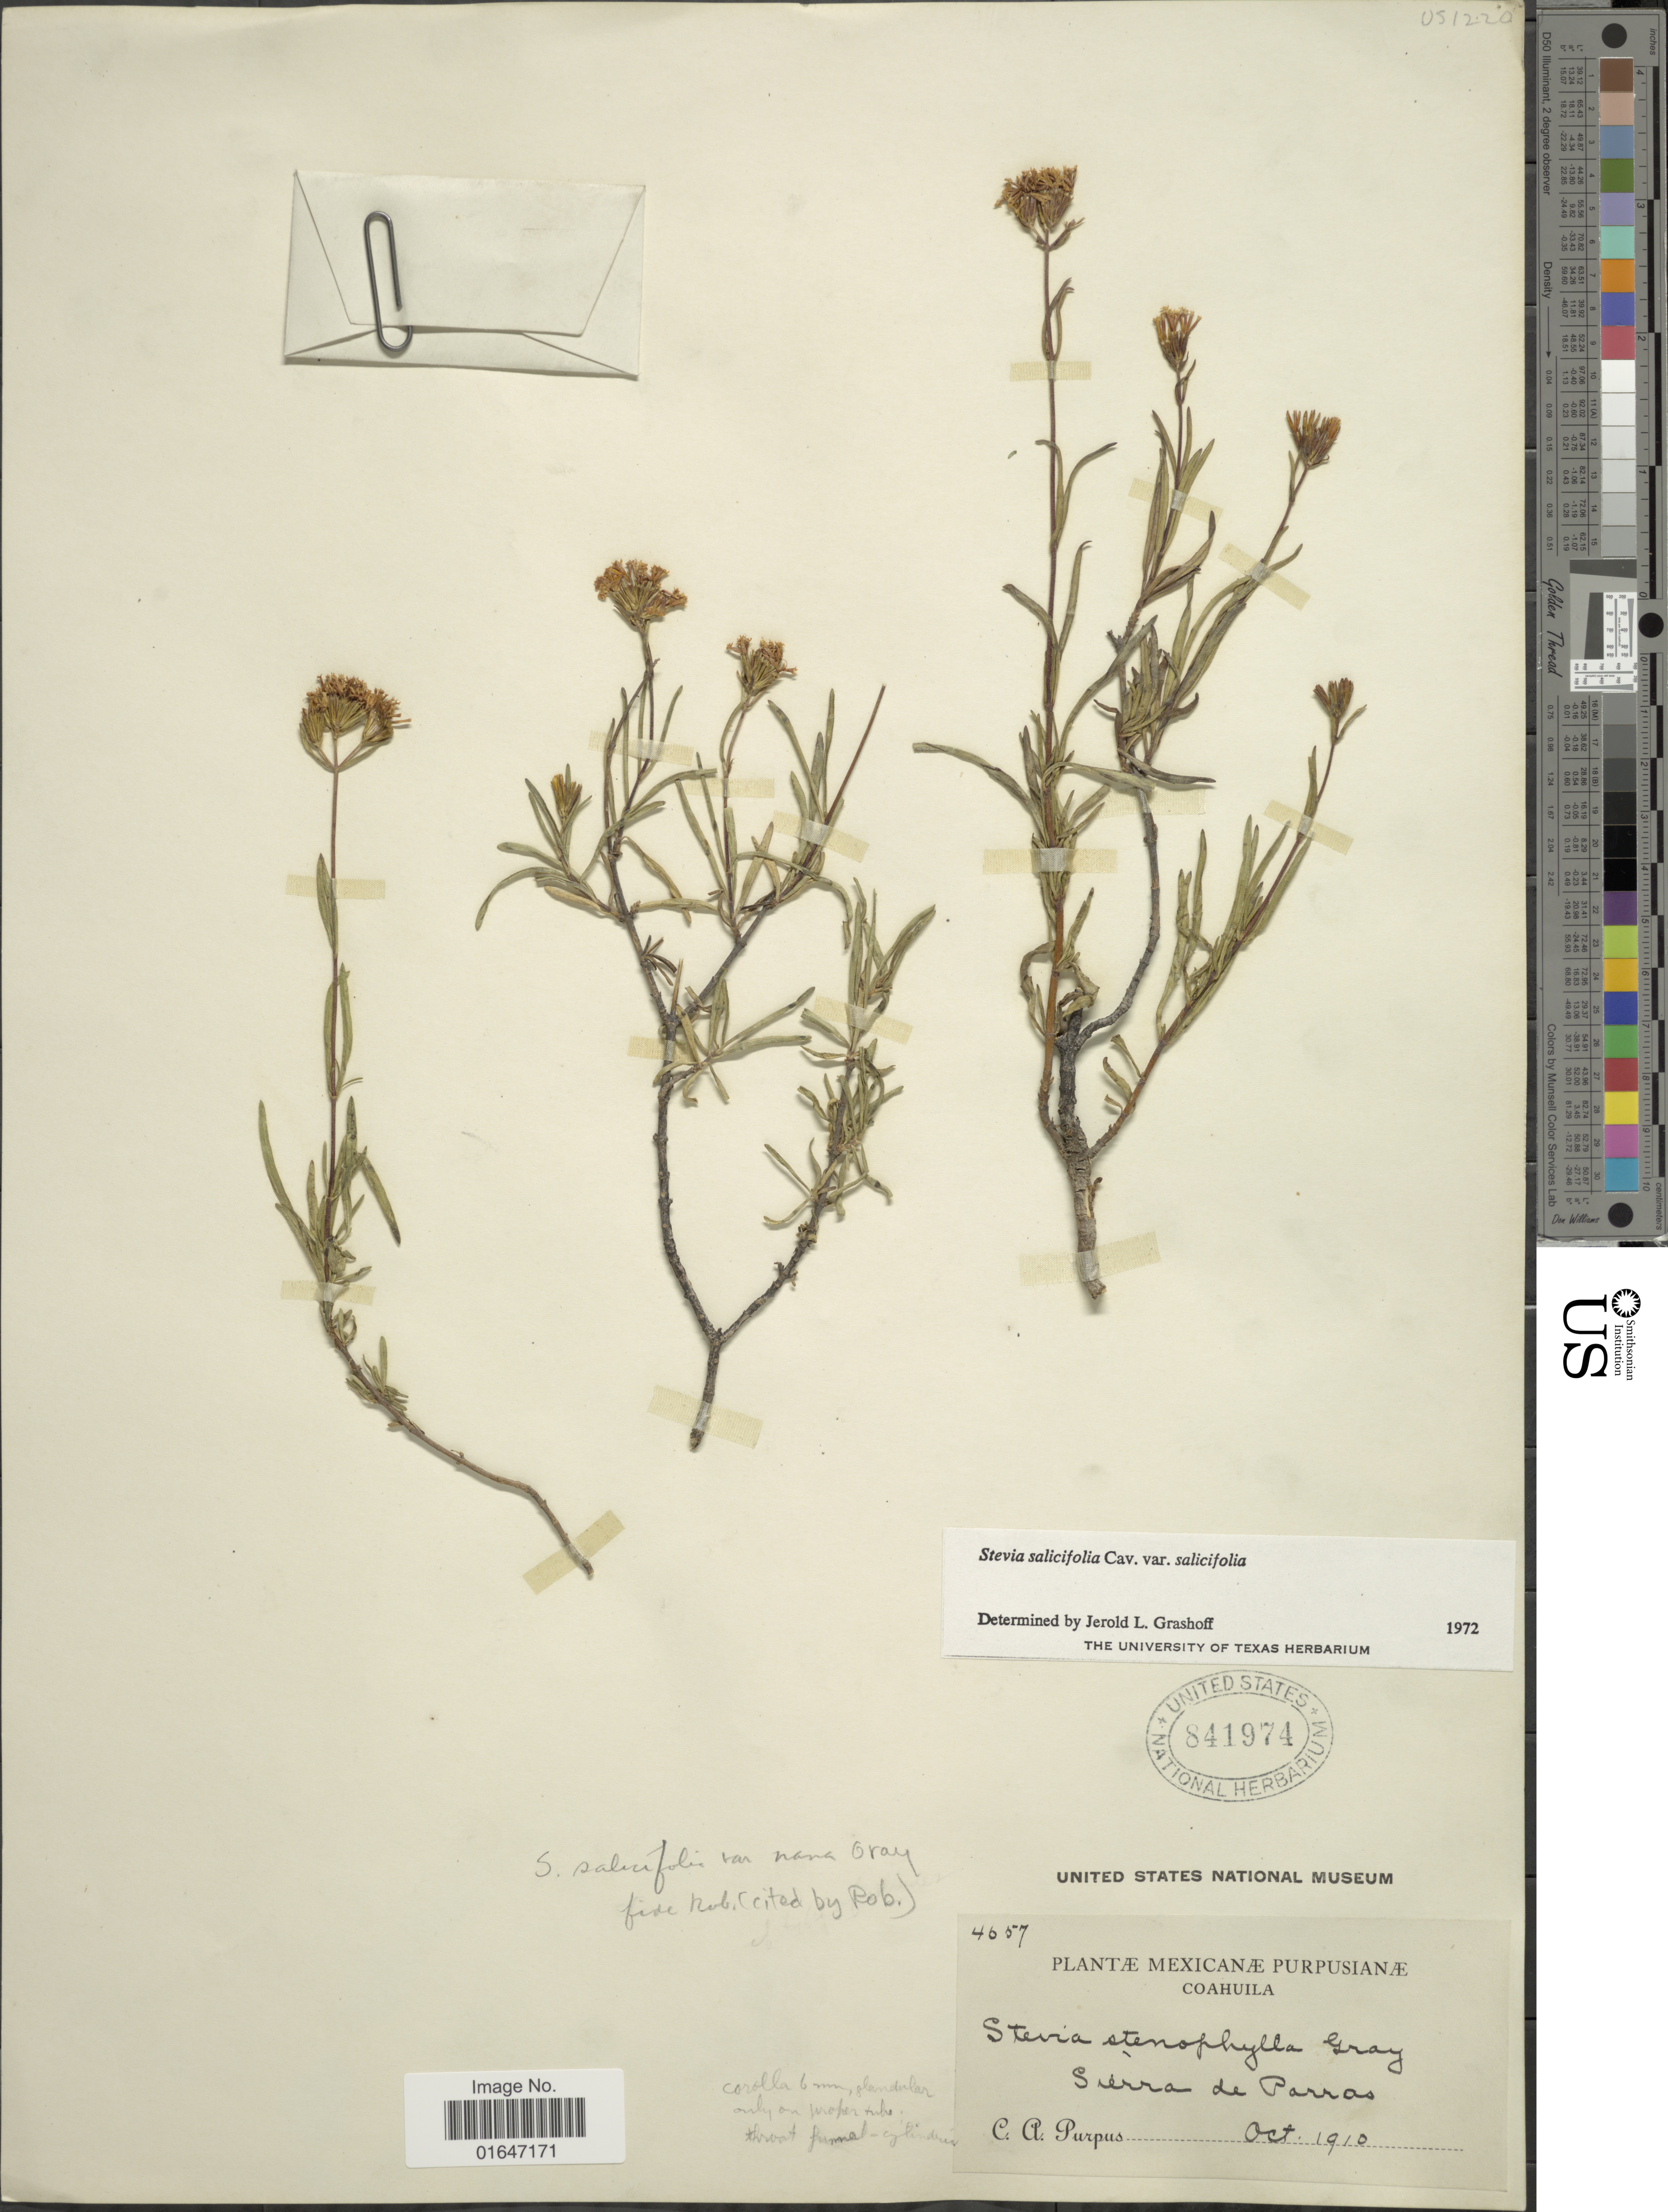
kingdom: Plantae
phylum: Tracheophyta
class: Magnoliopsida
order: Asterales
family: Asteraceae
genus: Stevia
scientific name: Stevia salicifolia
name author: Cav.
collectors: C. A. Purpus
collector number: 4657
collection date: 1910-10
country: Mexico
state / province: Coahuila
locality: Sierra de Parras.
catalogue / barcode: US 841974